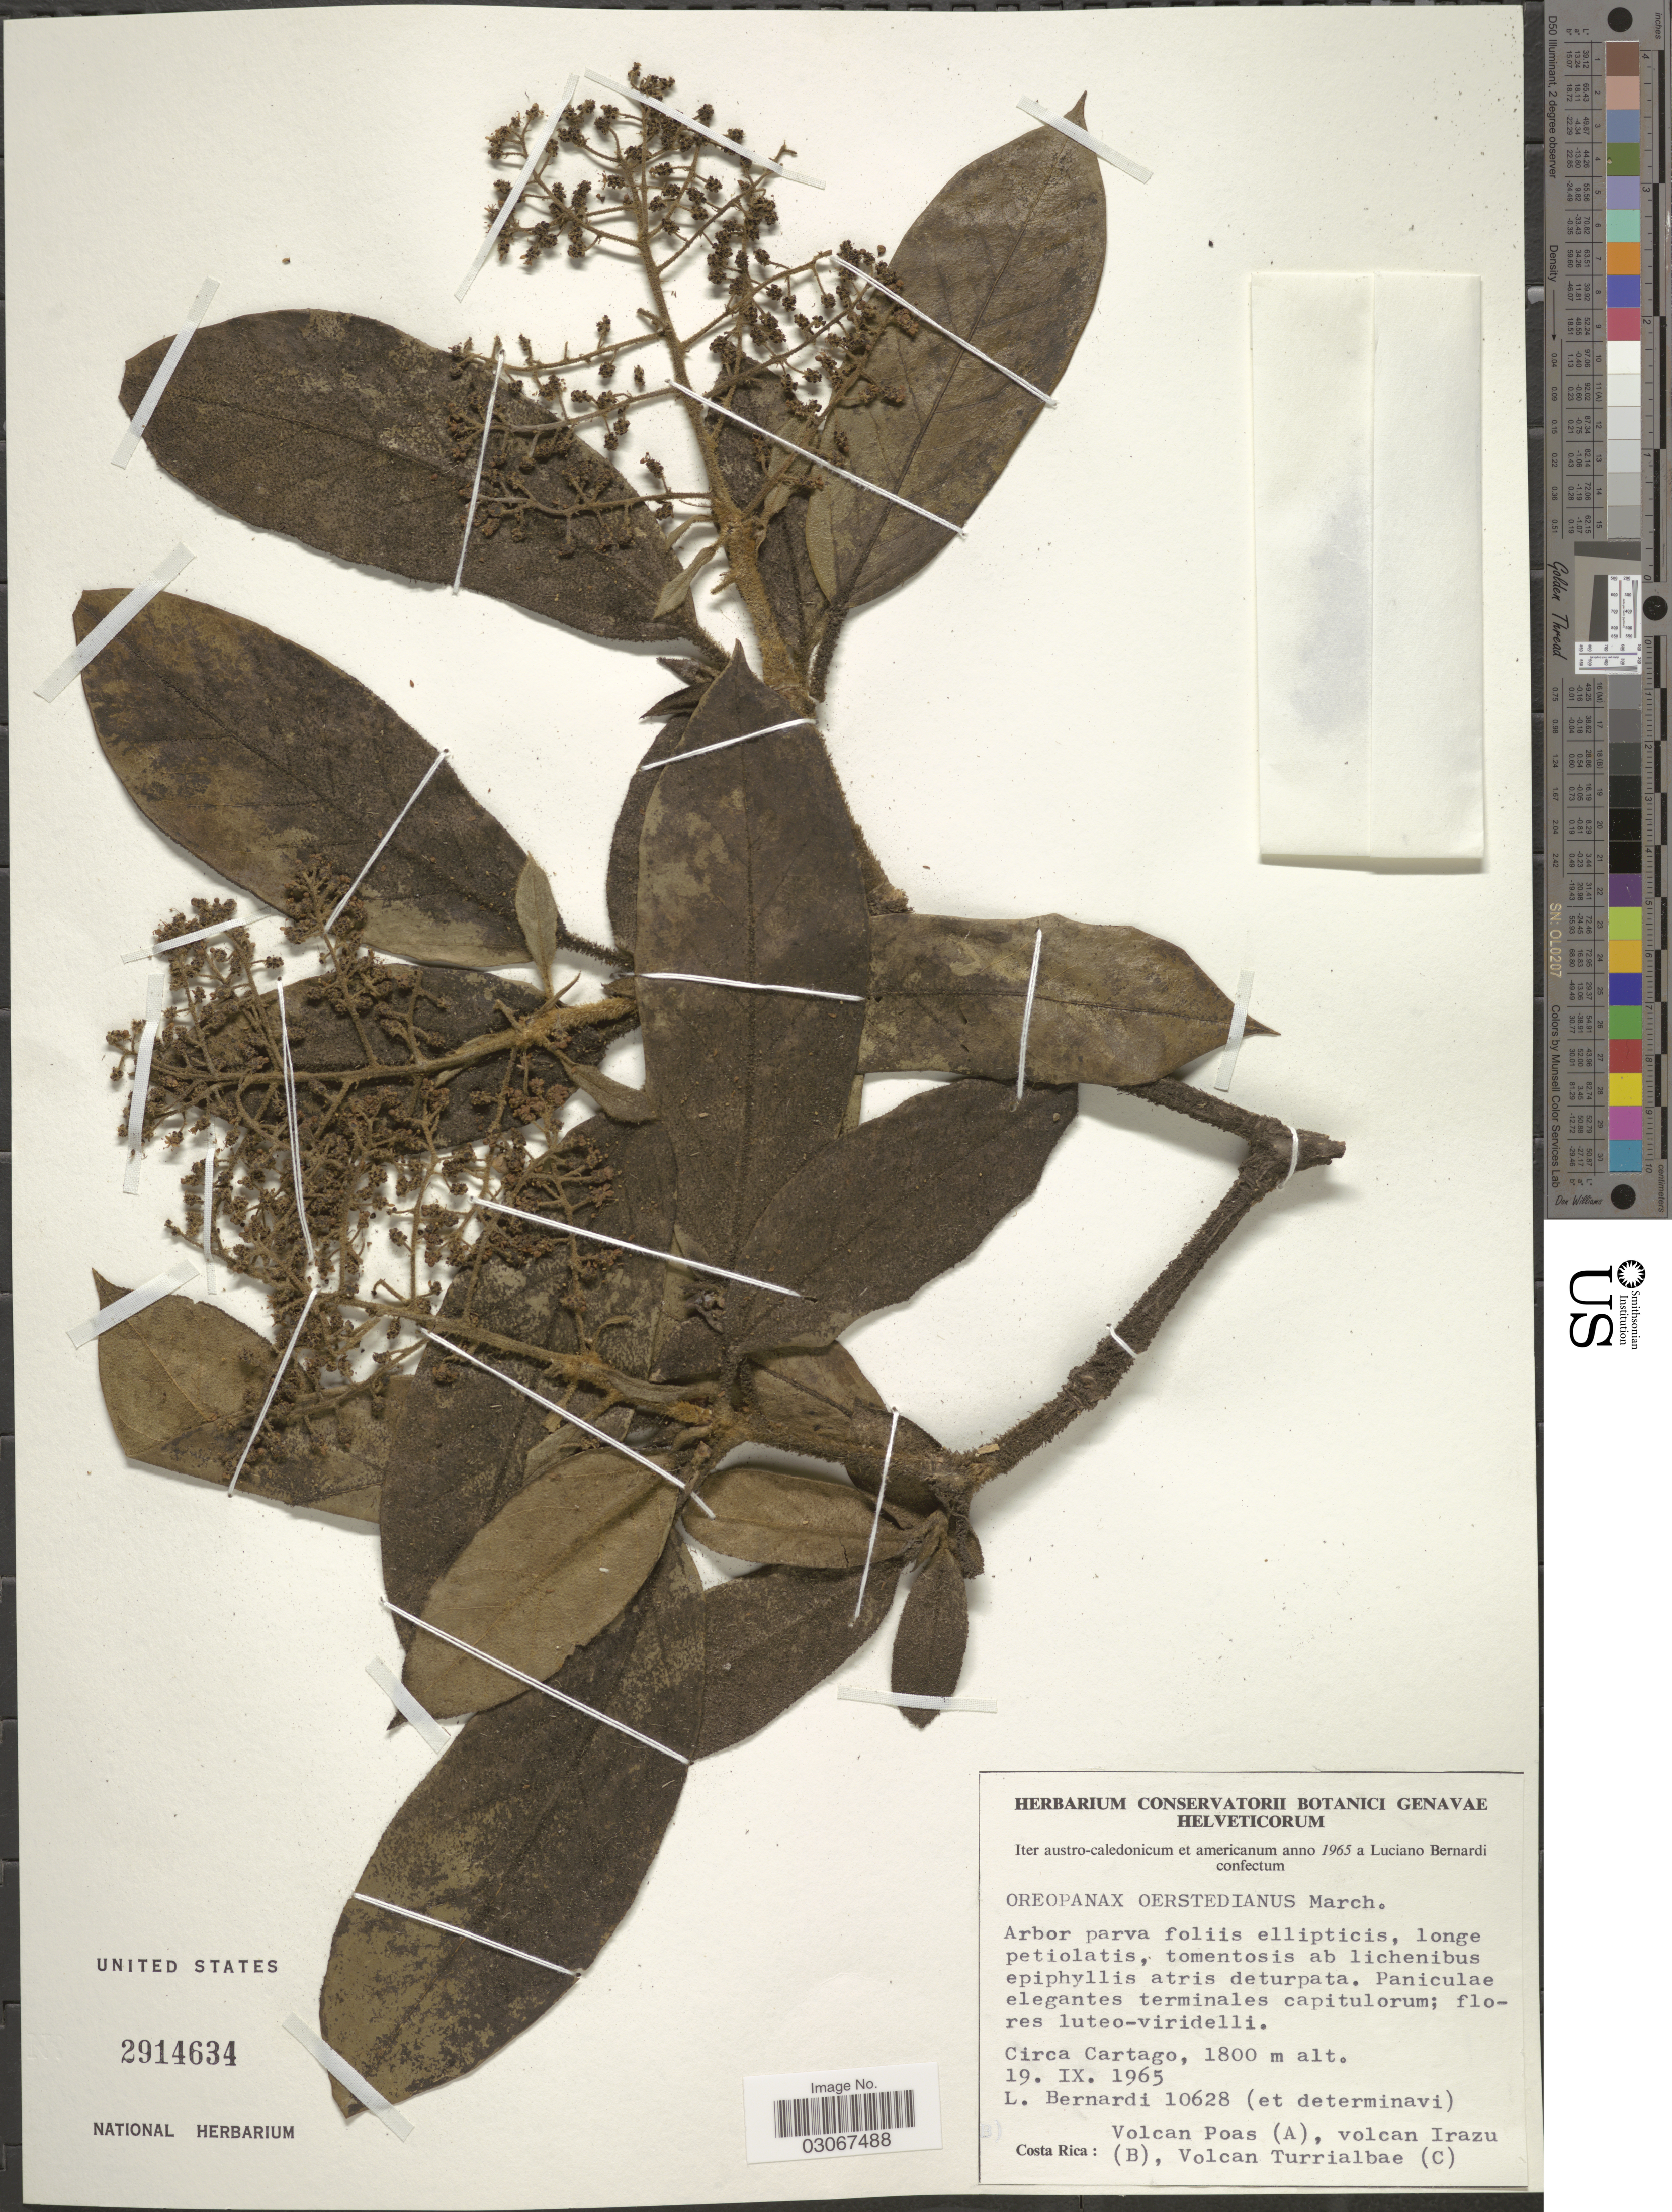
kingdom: Plantae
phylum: Tracheophyta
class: Magnoliopsida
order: Apiales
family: Araliaceae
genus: Oreopanax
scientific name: Oreopanax oerstedianus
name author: Marchal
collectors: L. Bernardi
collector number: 10628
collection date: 1965-09-19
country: Costa Rica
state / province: Cartago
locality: Circa Cartago. Volcan Poas (A), volcan Irazu (B), Volcan Turrialbae (C).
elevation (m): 1800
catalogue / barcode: US 2914634